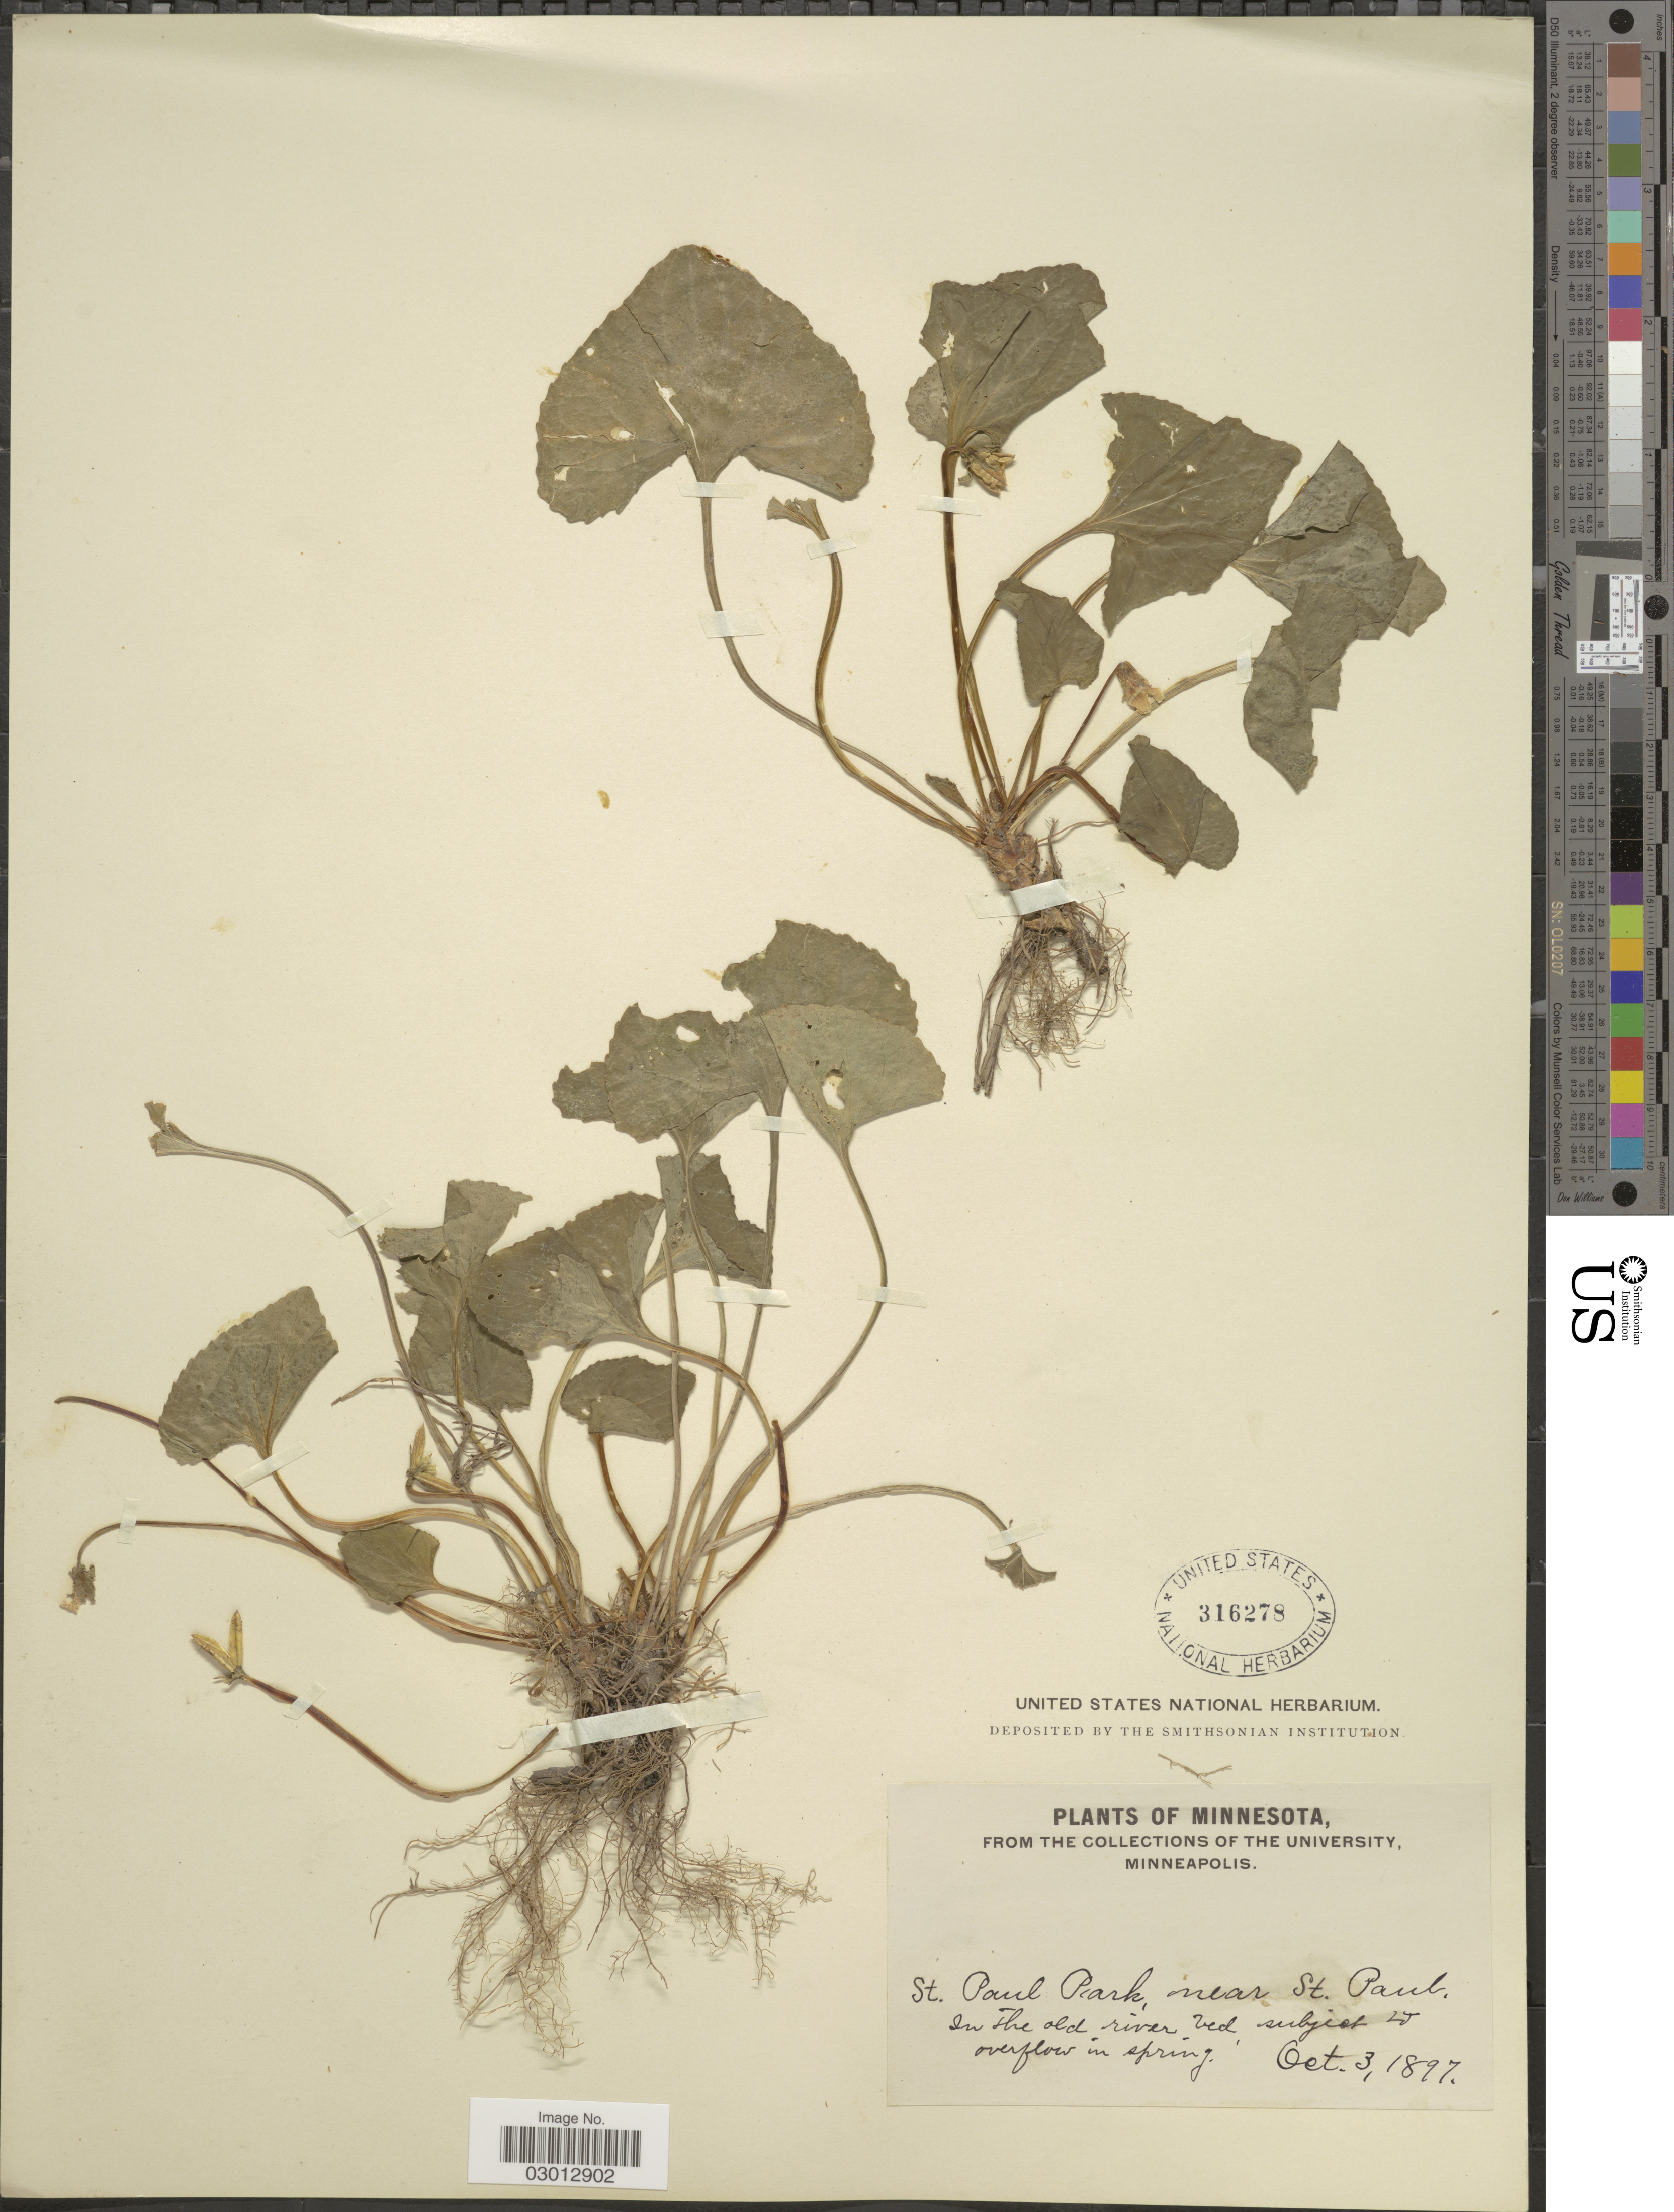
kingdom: Plantae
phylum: Tracheophyta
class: Magnoliopsida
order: Malpighiales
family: Violaceae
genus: Viola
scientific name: Viola papilionacea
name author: Pursh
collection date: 1897-10-03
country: United States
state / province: Minnesota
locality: St. Paul Park, near St. Paul. In the old river bed subject to overflow in spring.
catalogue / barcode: US 316278